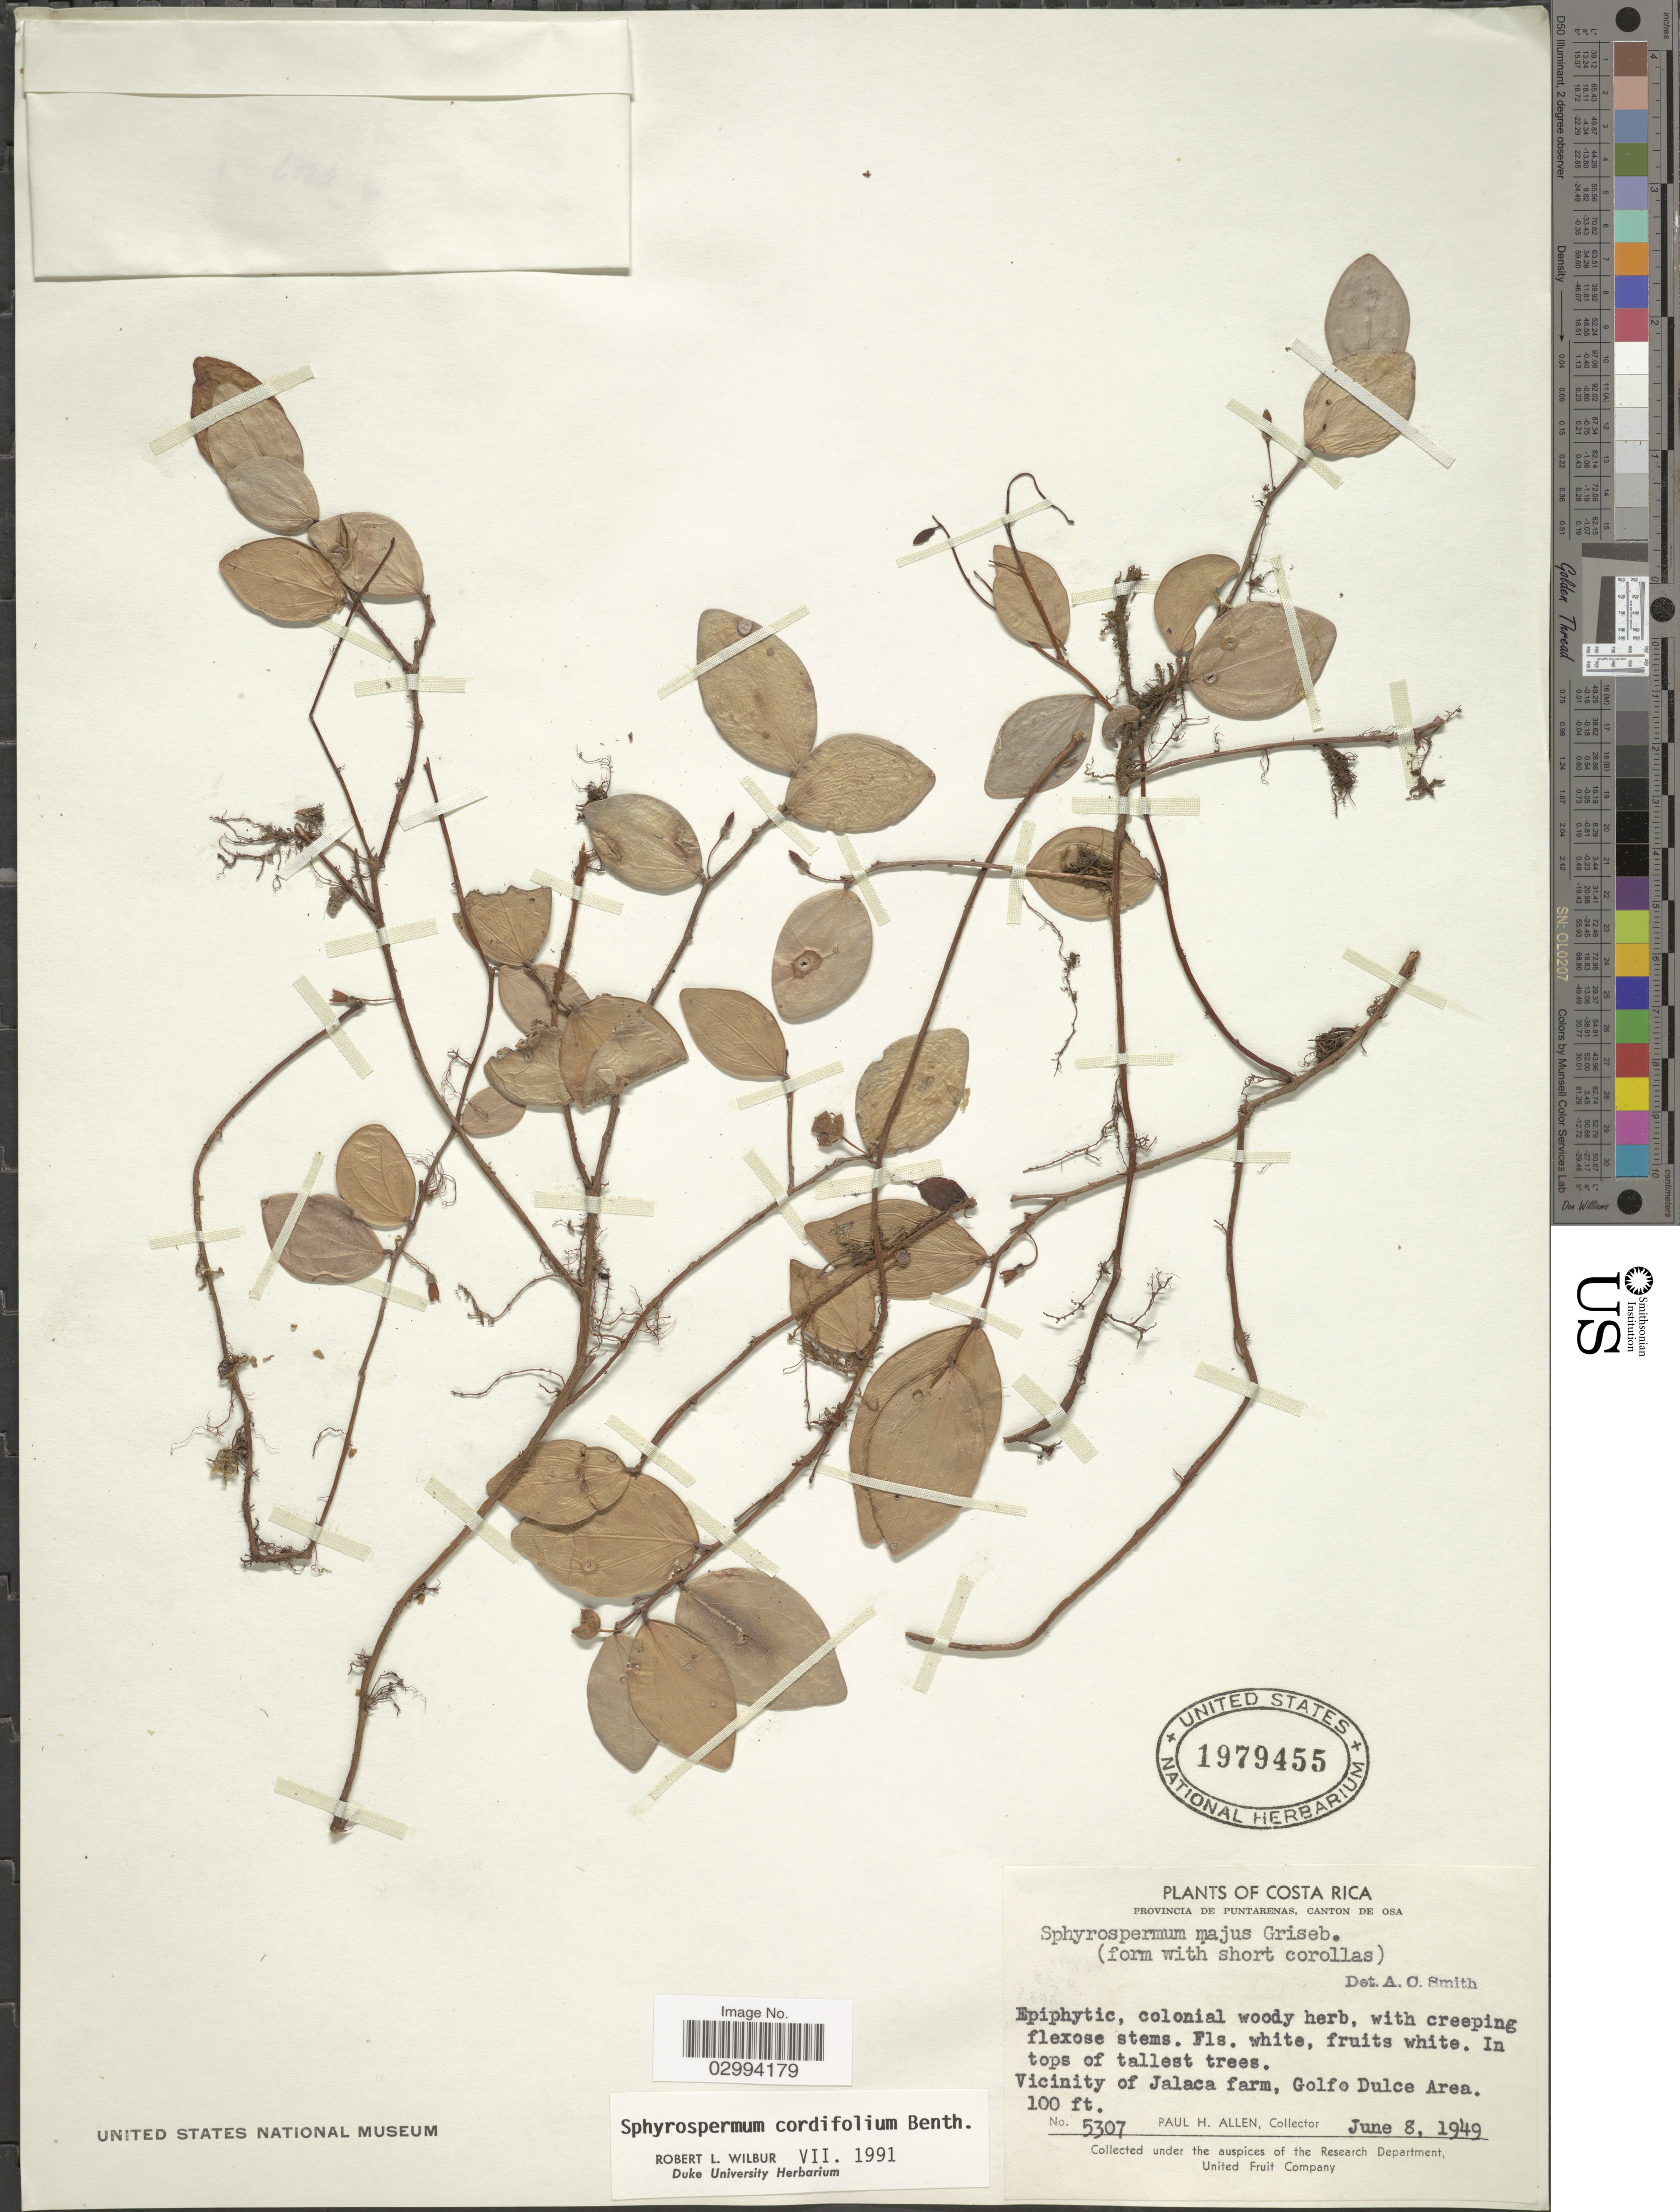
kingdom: Plantae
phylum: Tracheophyta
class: Magnoliopsida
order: Ericales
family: Ericaceae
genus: Sphyrospermum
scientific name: Sphyrospermum cordifolium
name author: Benth.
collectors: P. H. Allen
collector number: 5307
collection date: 1949-06-08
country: Costa Rica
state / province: Puntarenas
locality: Canton de Osa. Vicinity of Jalaca farm. Golfo Dulce Area.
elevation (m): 30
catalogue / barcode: US 1979455